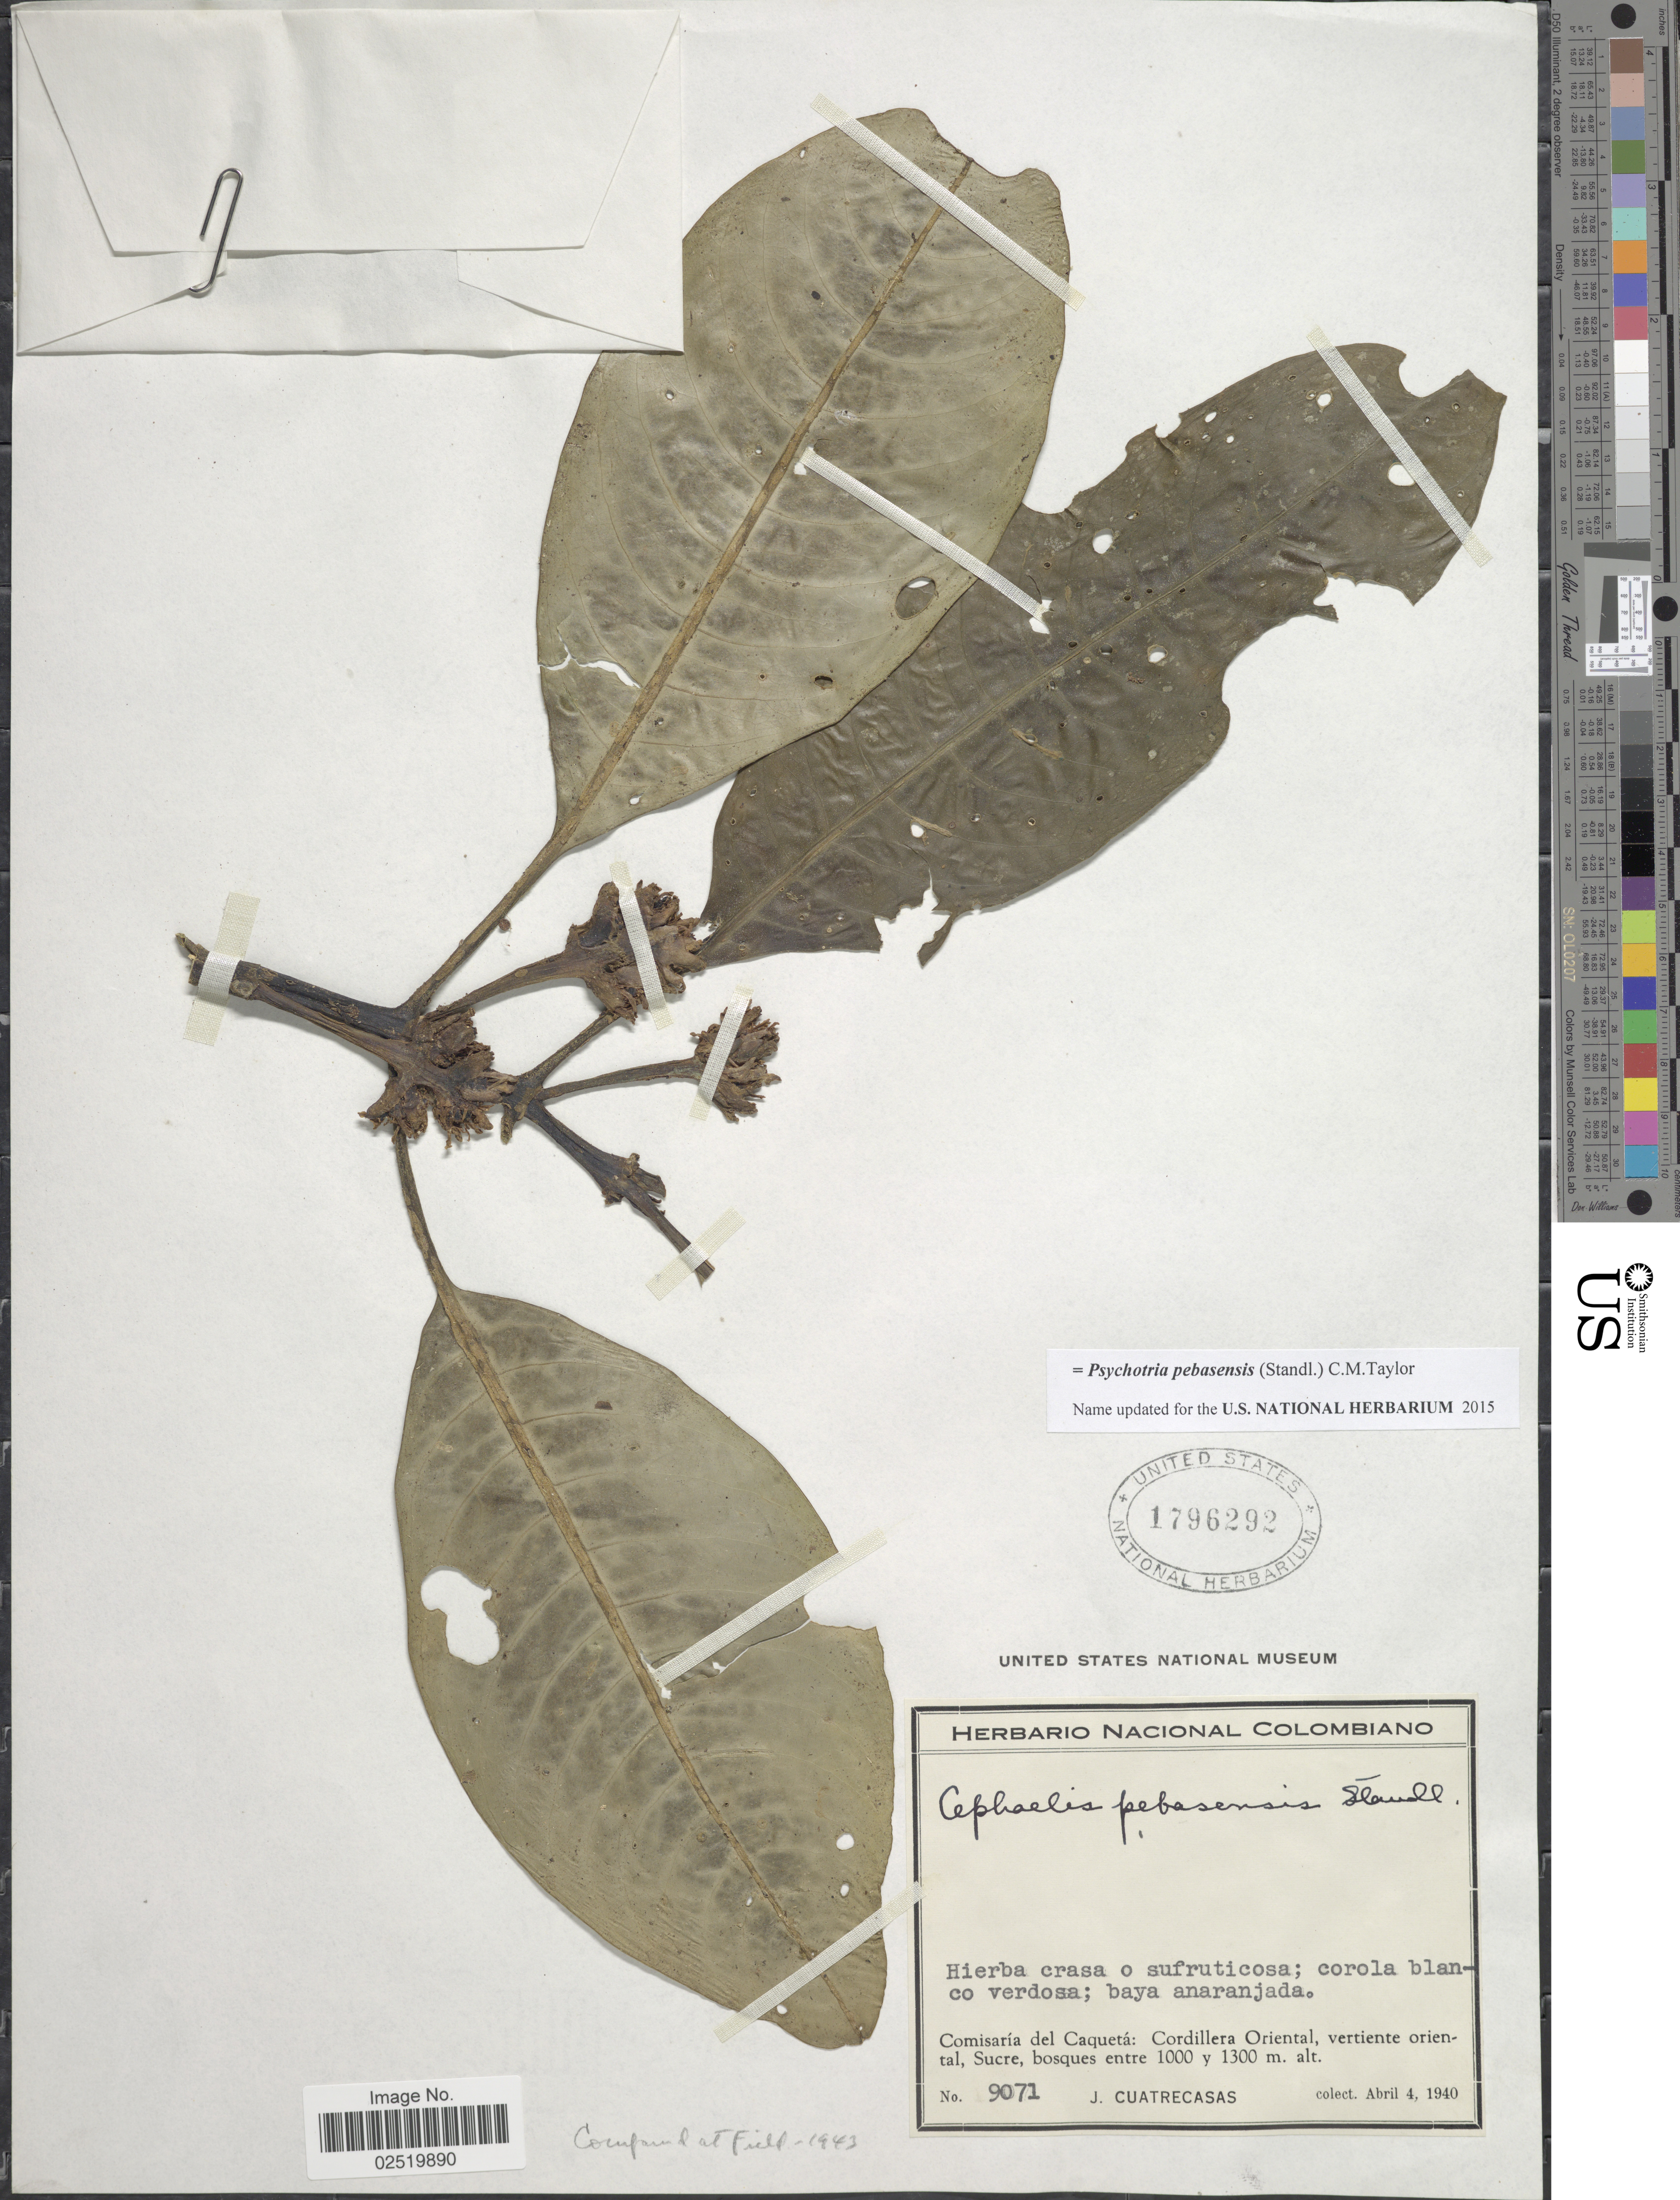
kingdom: Plantae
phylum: Tracheophyta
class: Magnoliopsida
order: Gentianales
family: Rubiaceae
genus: Psychotria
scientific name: Psychotria pebasensis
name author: (Standl.) C.M. Taylor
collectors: J. Cuatrecasas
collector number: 9071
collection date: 1940-04-04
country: Colombia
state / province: Caquetá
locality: Comisaria del Caqueta. Cordillera Oriental, vertiente oriental, Sucre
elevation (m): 1000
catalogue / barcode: US 1796292